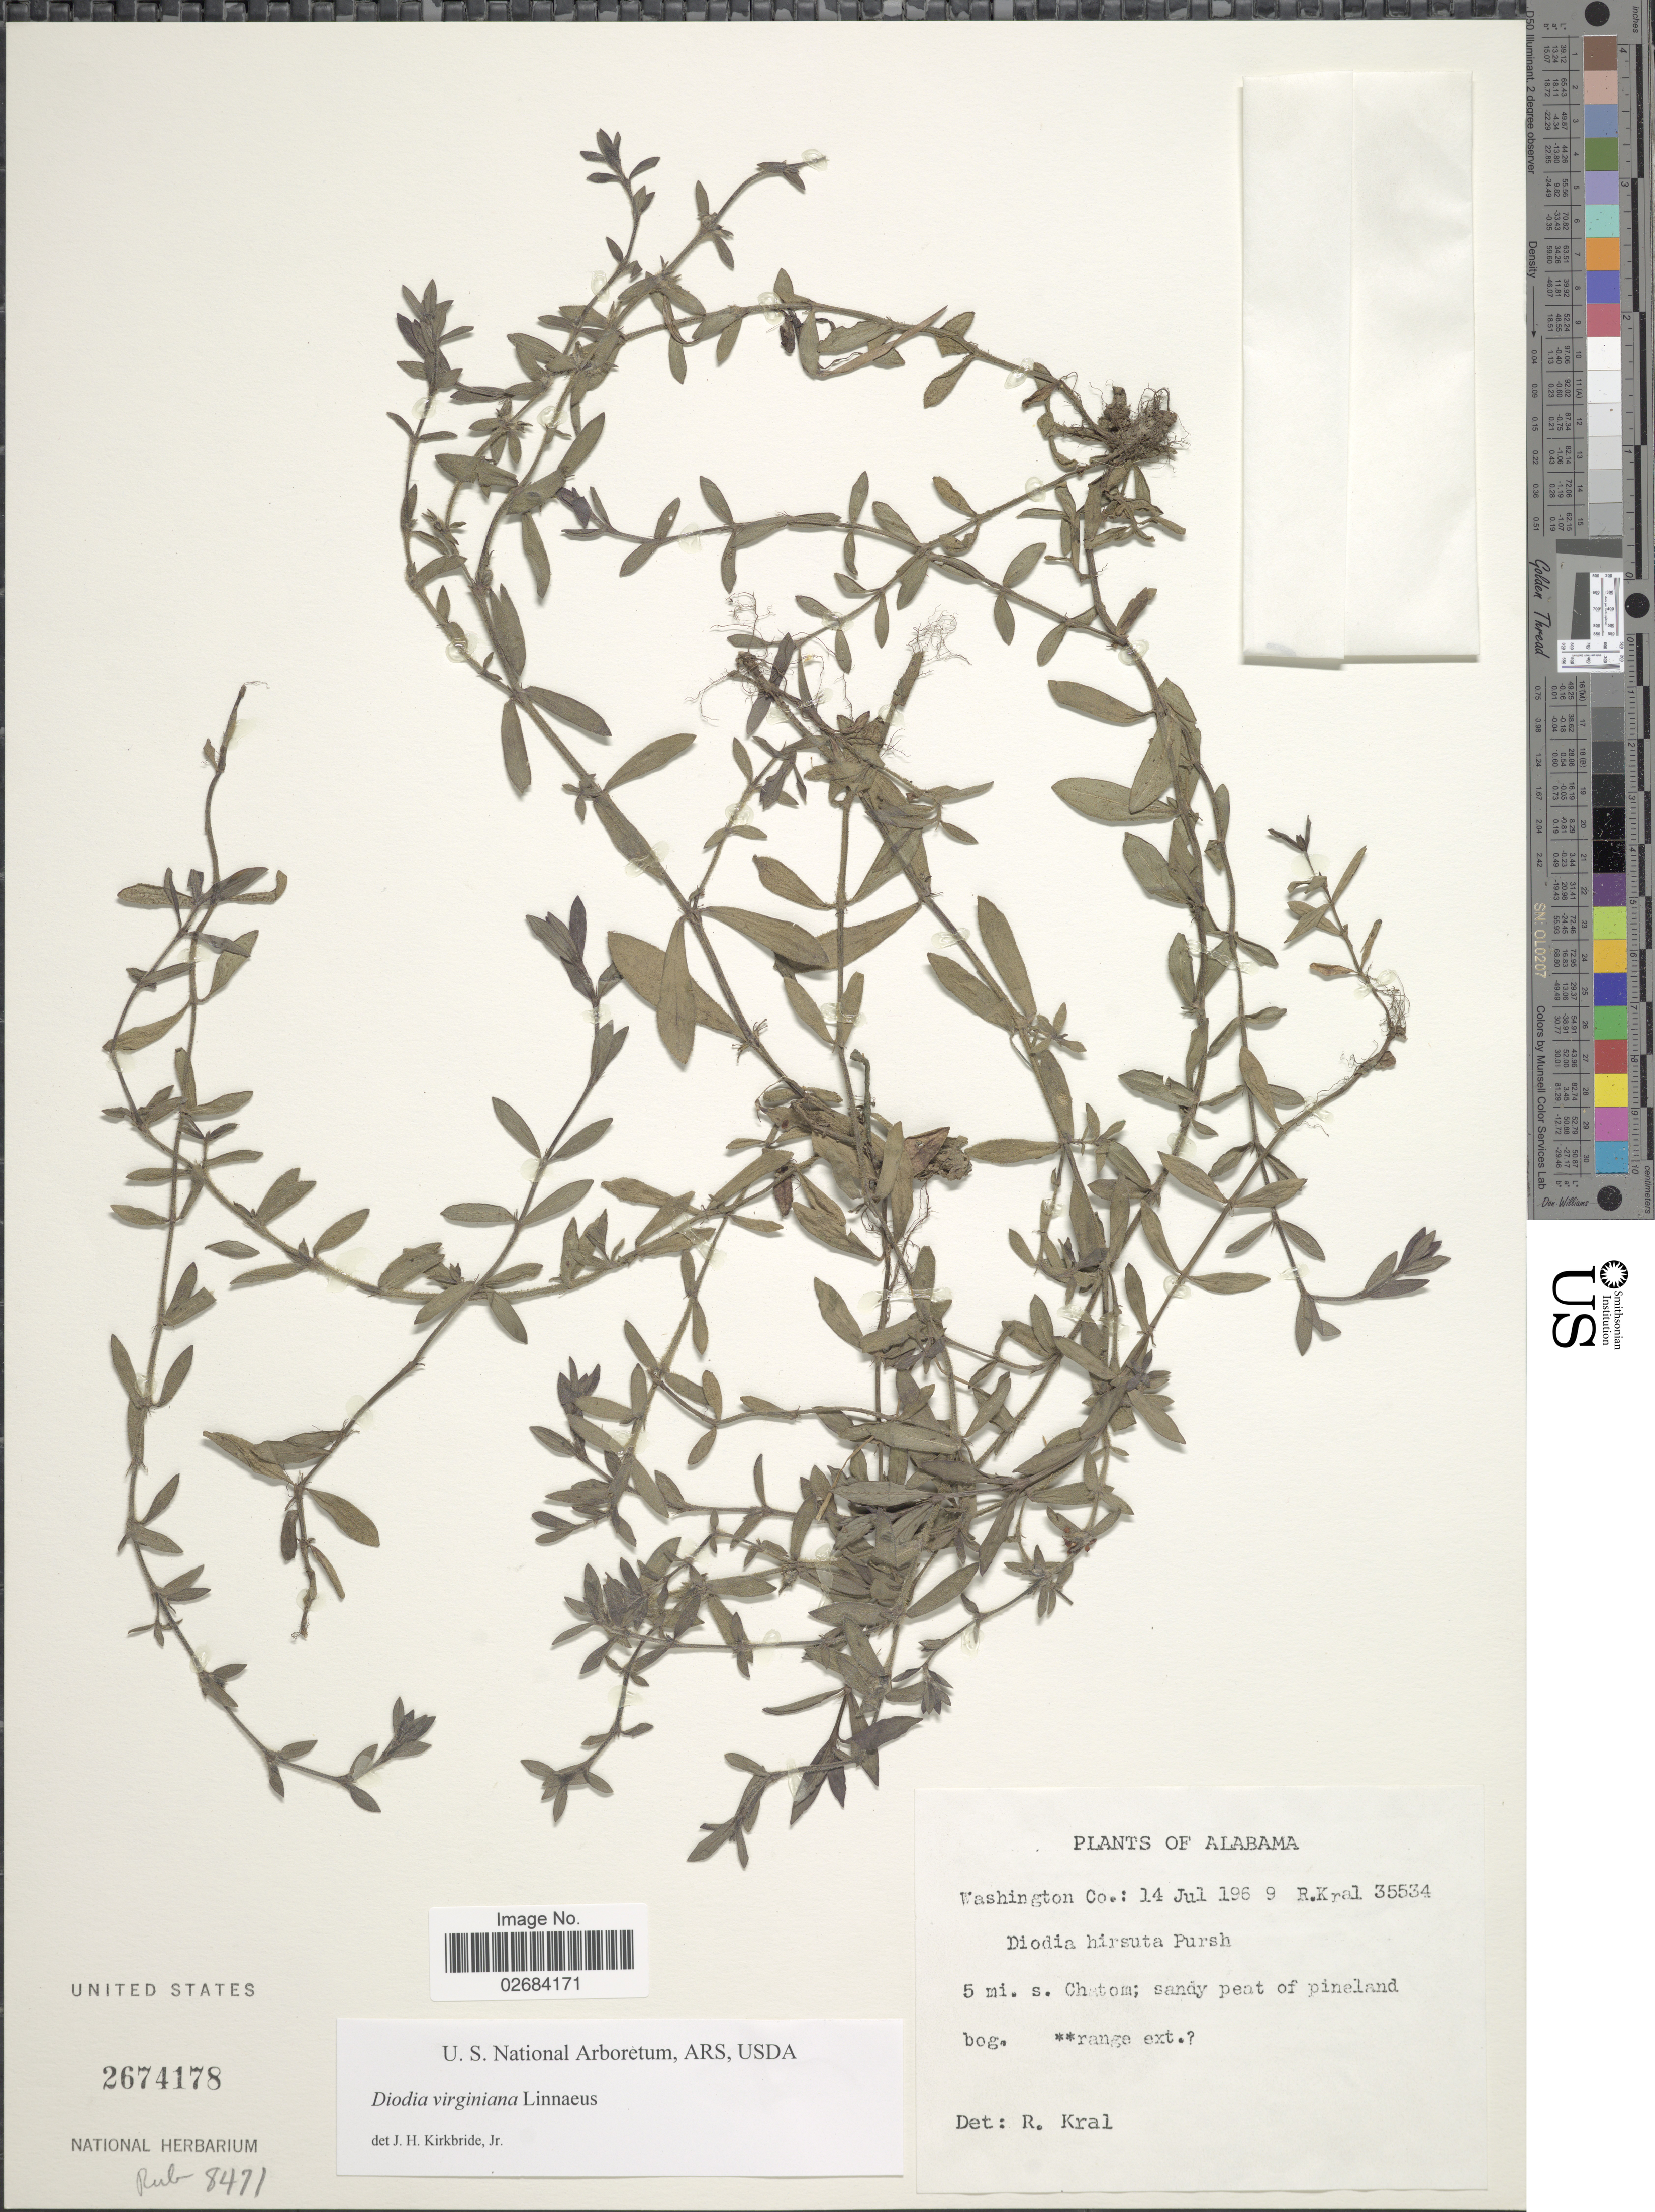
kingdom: Plantae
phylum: Tracheophyta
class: Magnoliopsida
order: Gentianales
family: Rubiaceae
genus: Diodia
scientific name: Diodia virginiana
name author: L.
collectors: R. Kral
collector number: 35534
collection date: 1969-07-14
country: United States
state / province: Alabama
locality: Washingotn Co., 5 mi. s. Chatom.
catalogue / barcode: US 2674178